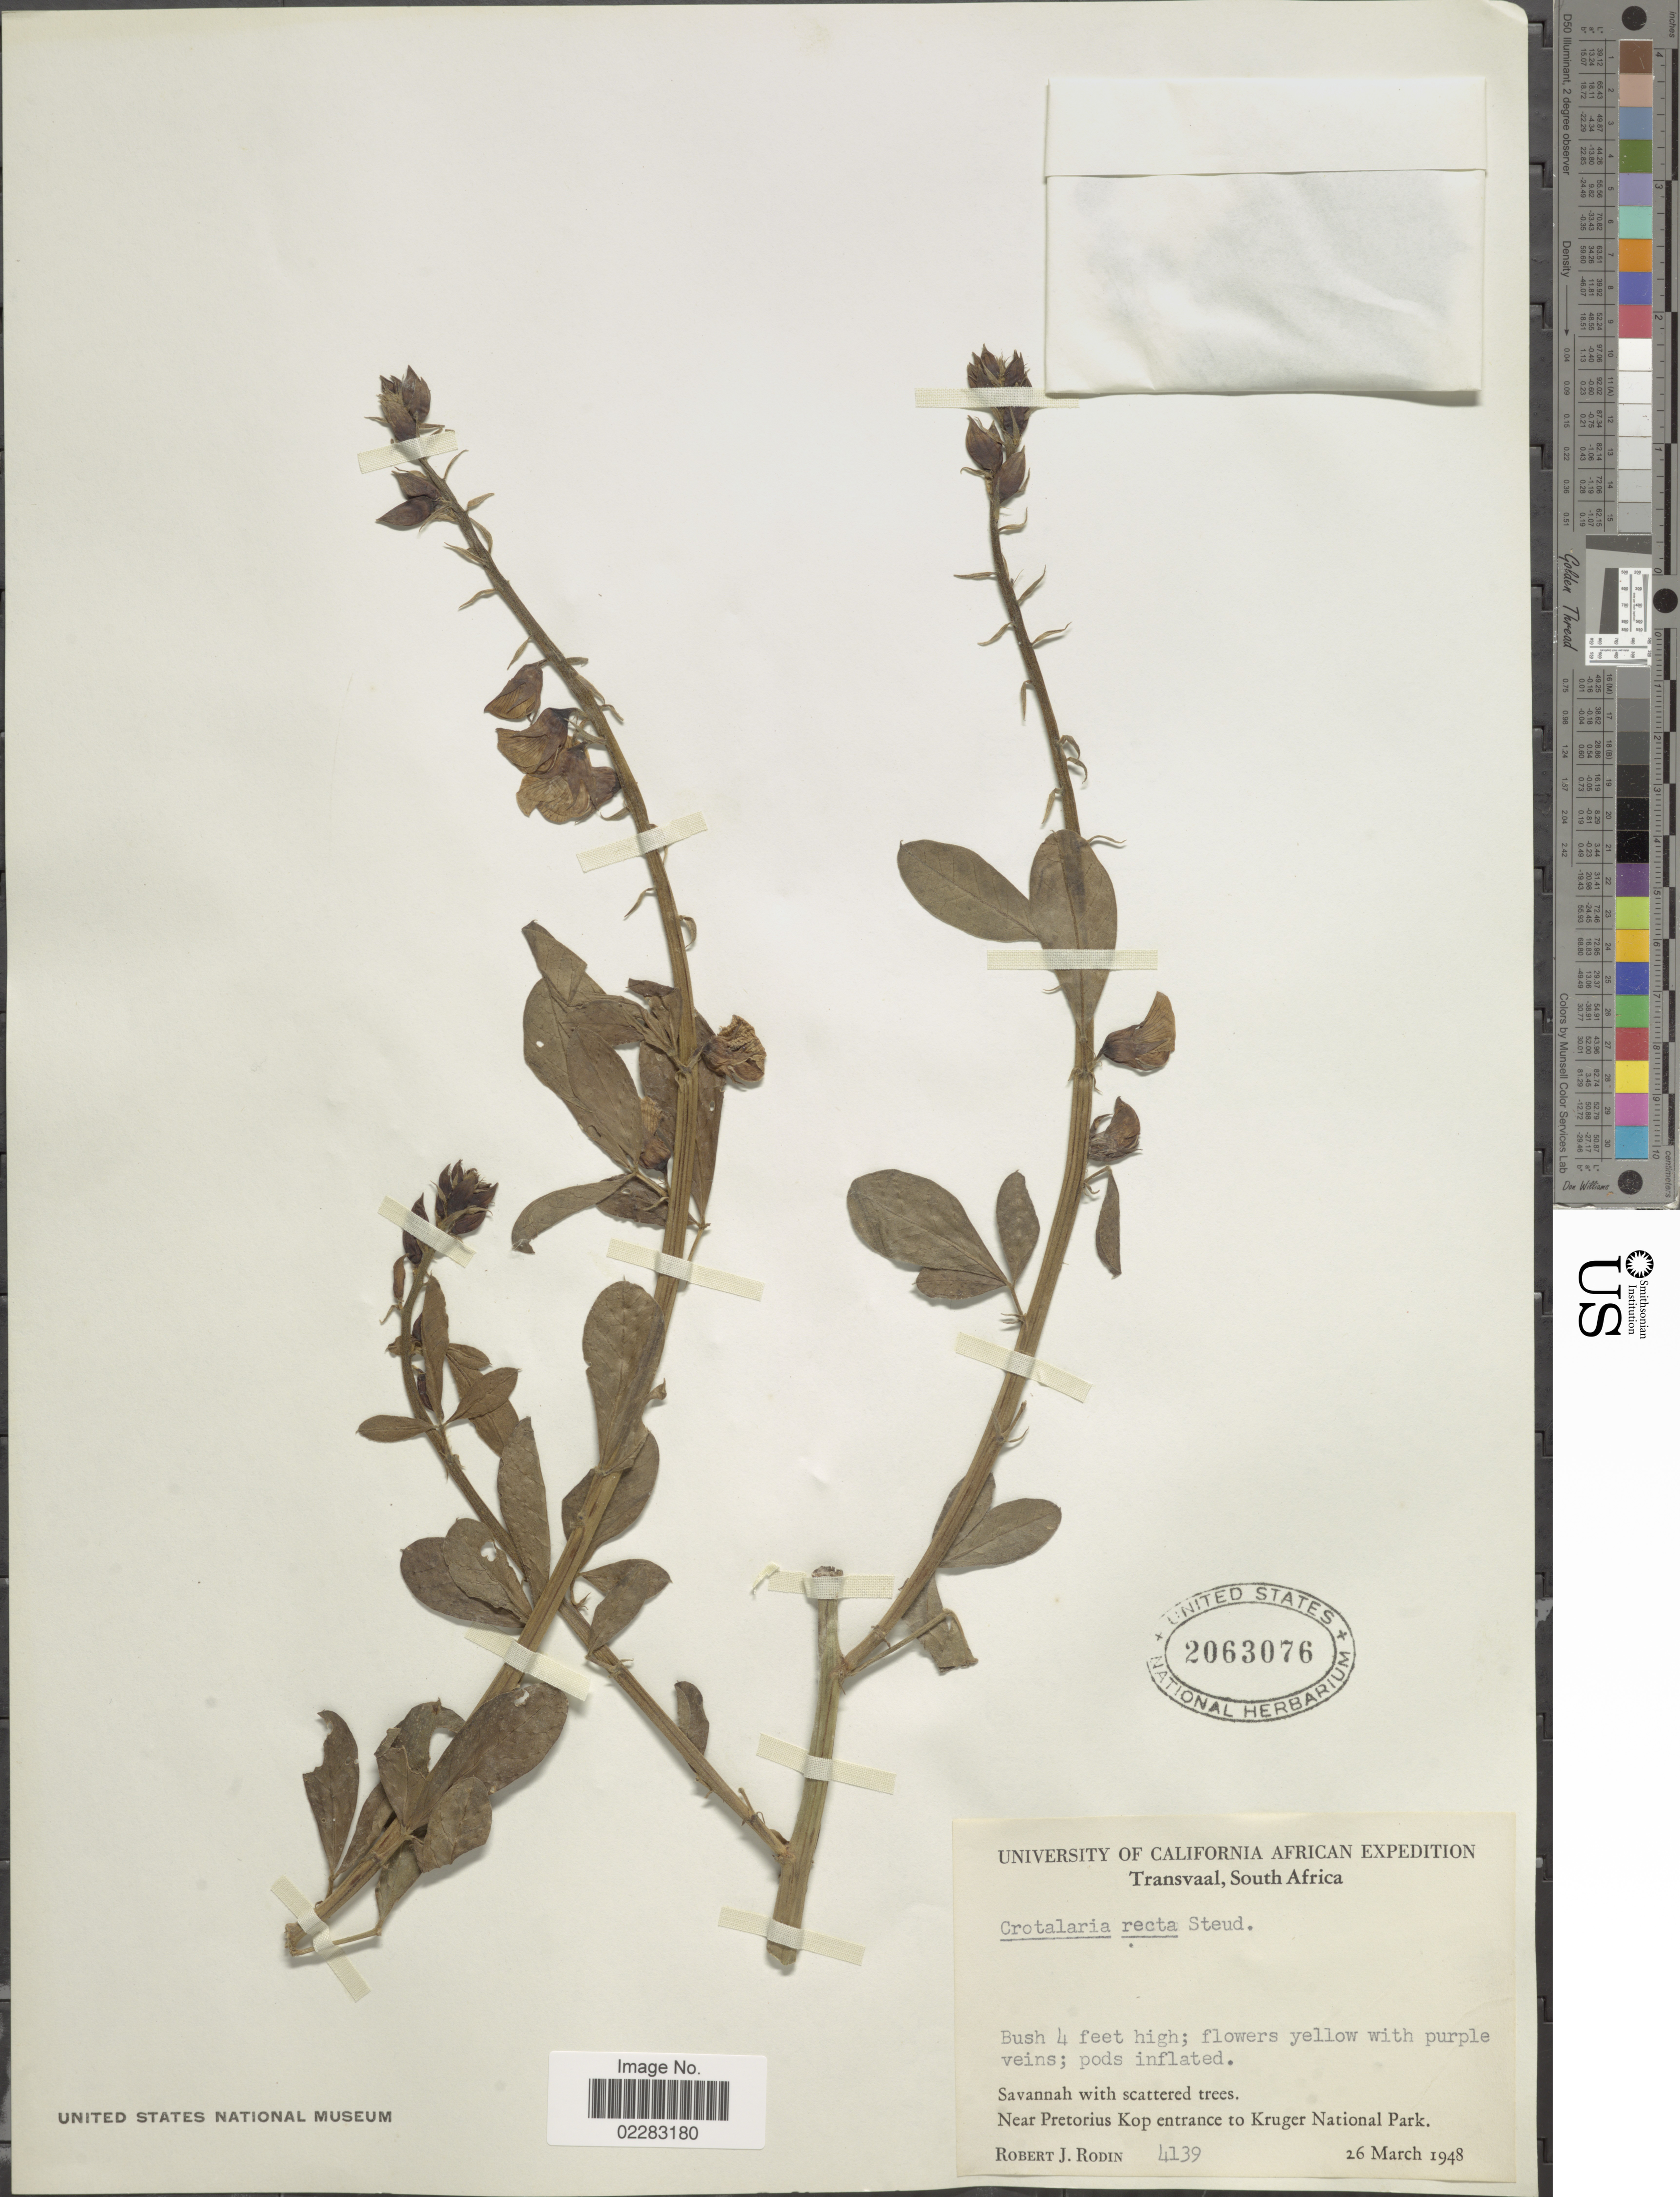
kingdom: Plantae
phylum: Tracheophyta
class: Magnoliopsida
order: Fabales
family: Fabaceae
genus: Crotalaria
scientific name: Crotalaria recta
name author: Steud. ex A. Rich.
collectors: R. J. Rodin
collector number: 4139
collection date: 1948-03-26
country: South Africa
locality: Transvaal, near Pretoirius Kop entrance to Kruger National Park.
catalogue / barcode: US 2063076